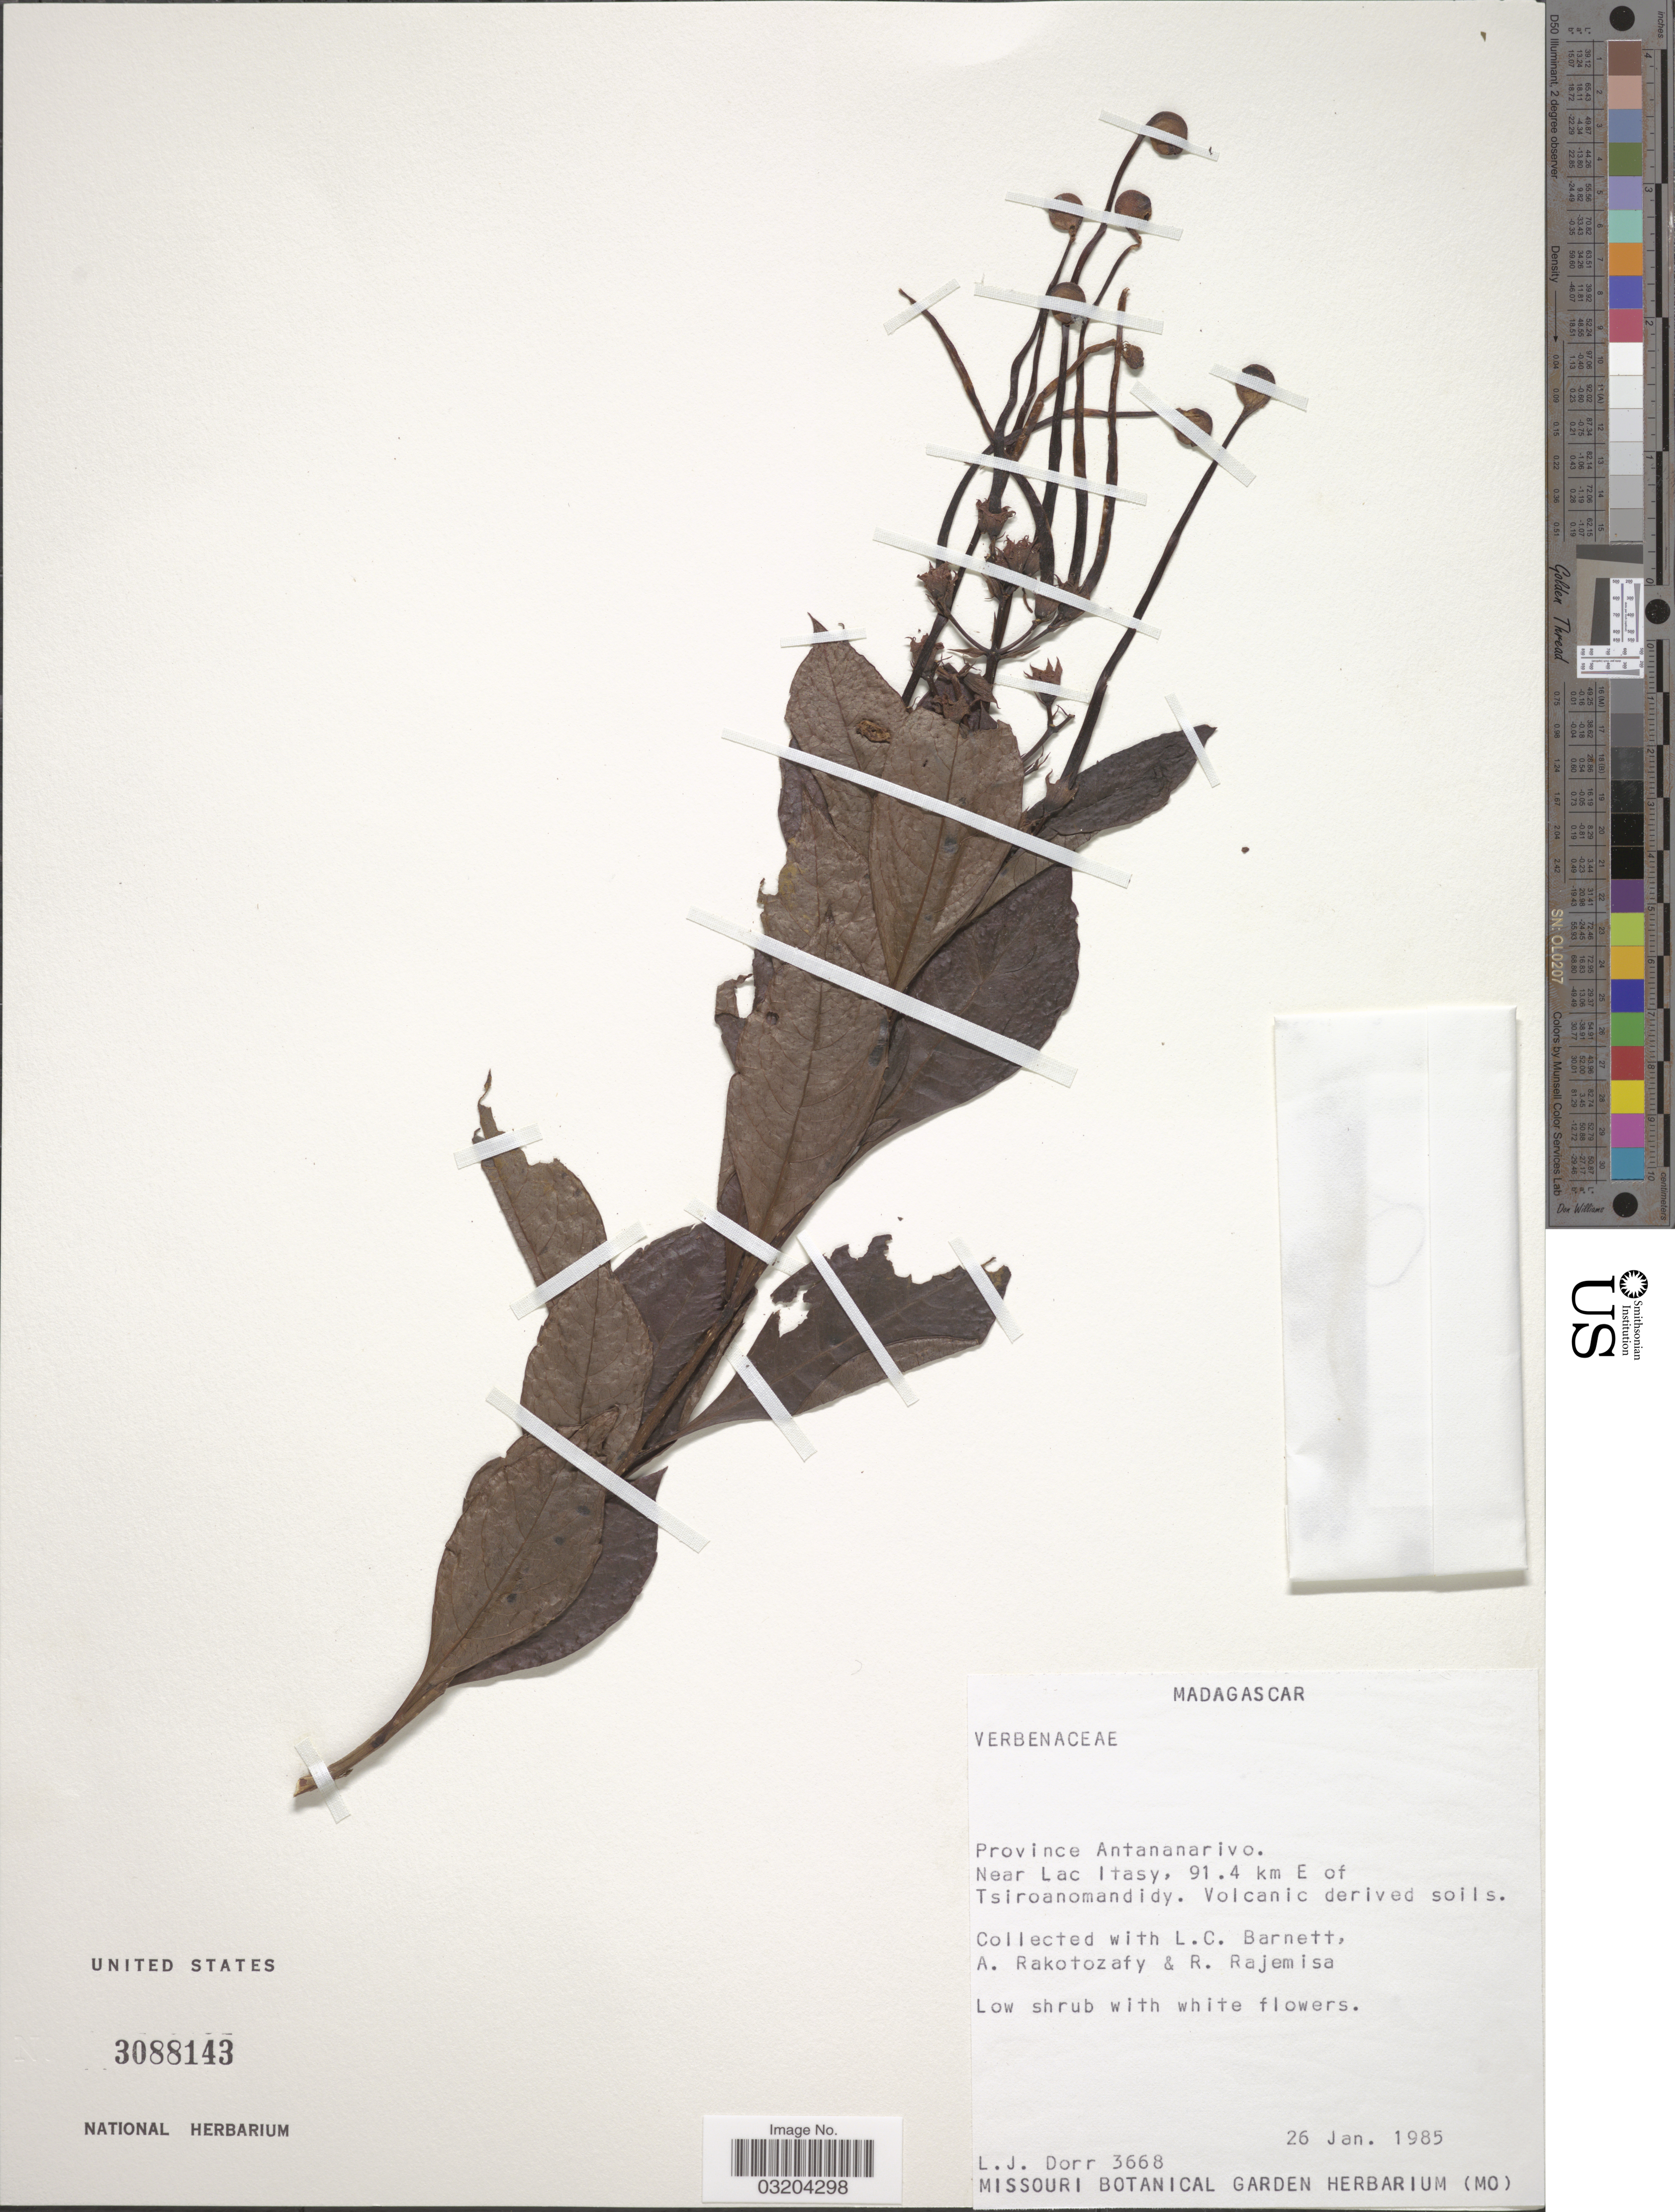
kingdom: Plantae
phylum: Tracheophyta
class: Magnoliopsida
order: Lamiales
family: Verbenaceae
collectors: L. J. Dorr, L. C. Barnett, A. Rakotozafy & R. Rajemisa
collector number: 3668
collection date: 1985-01-26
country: Madagascar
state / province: Itasy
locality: Near Lac Itasy, 91.4 km E of Tsiroanomandidy.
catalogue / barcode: US 3088143